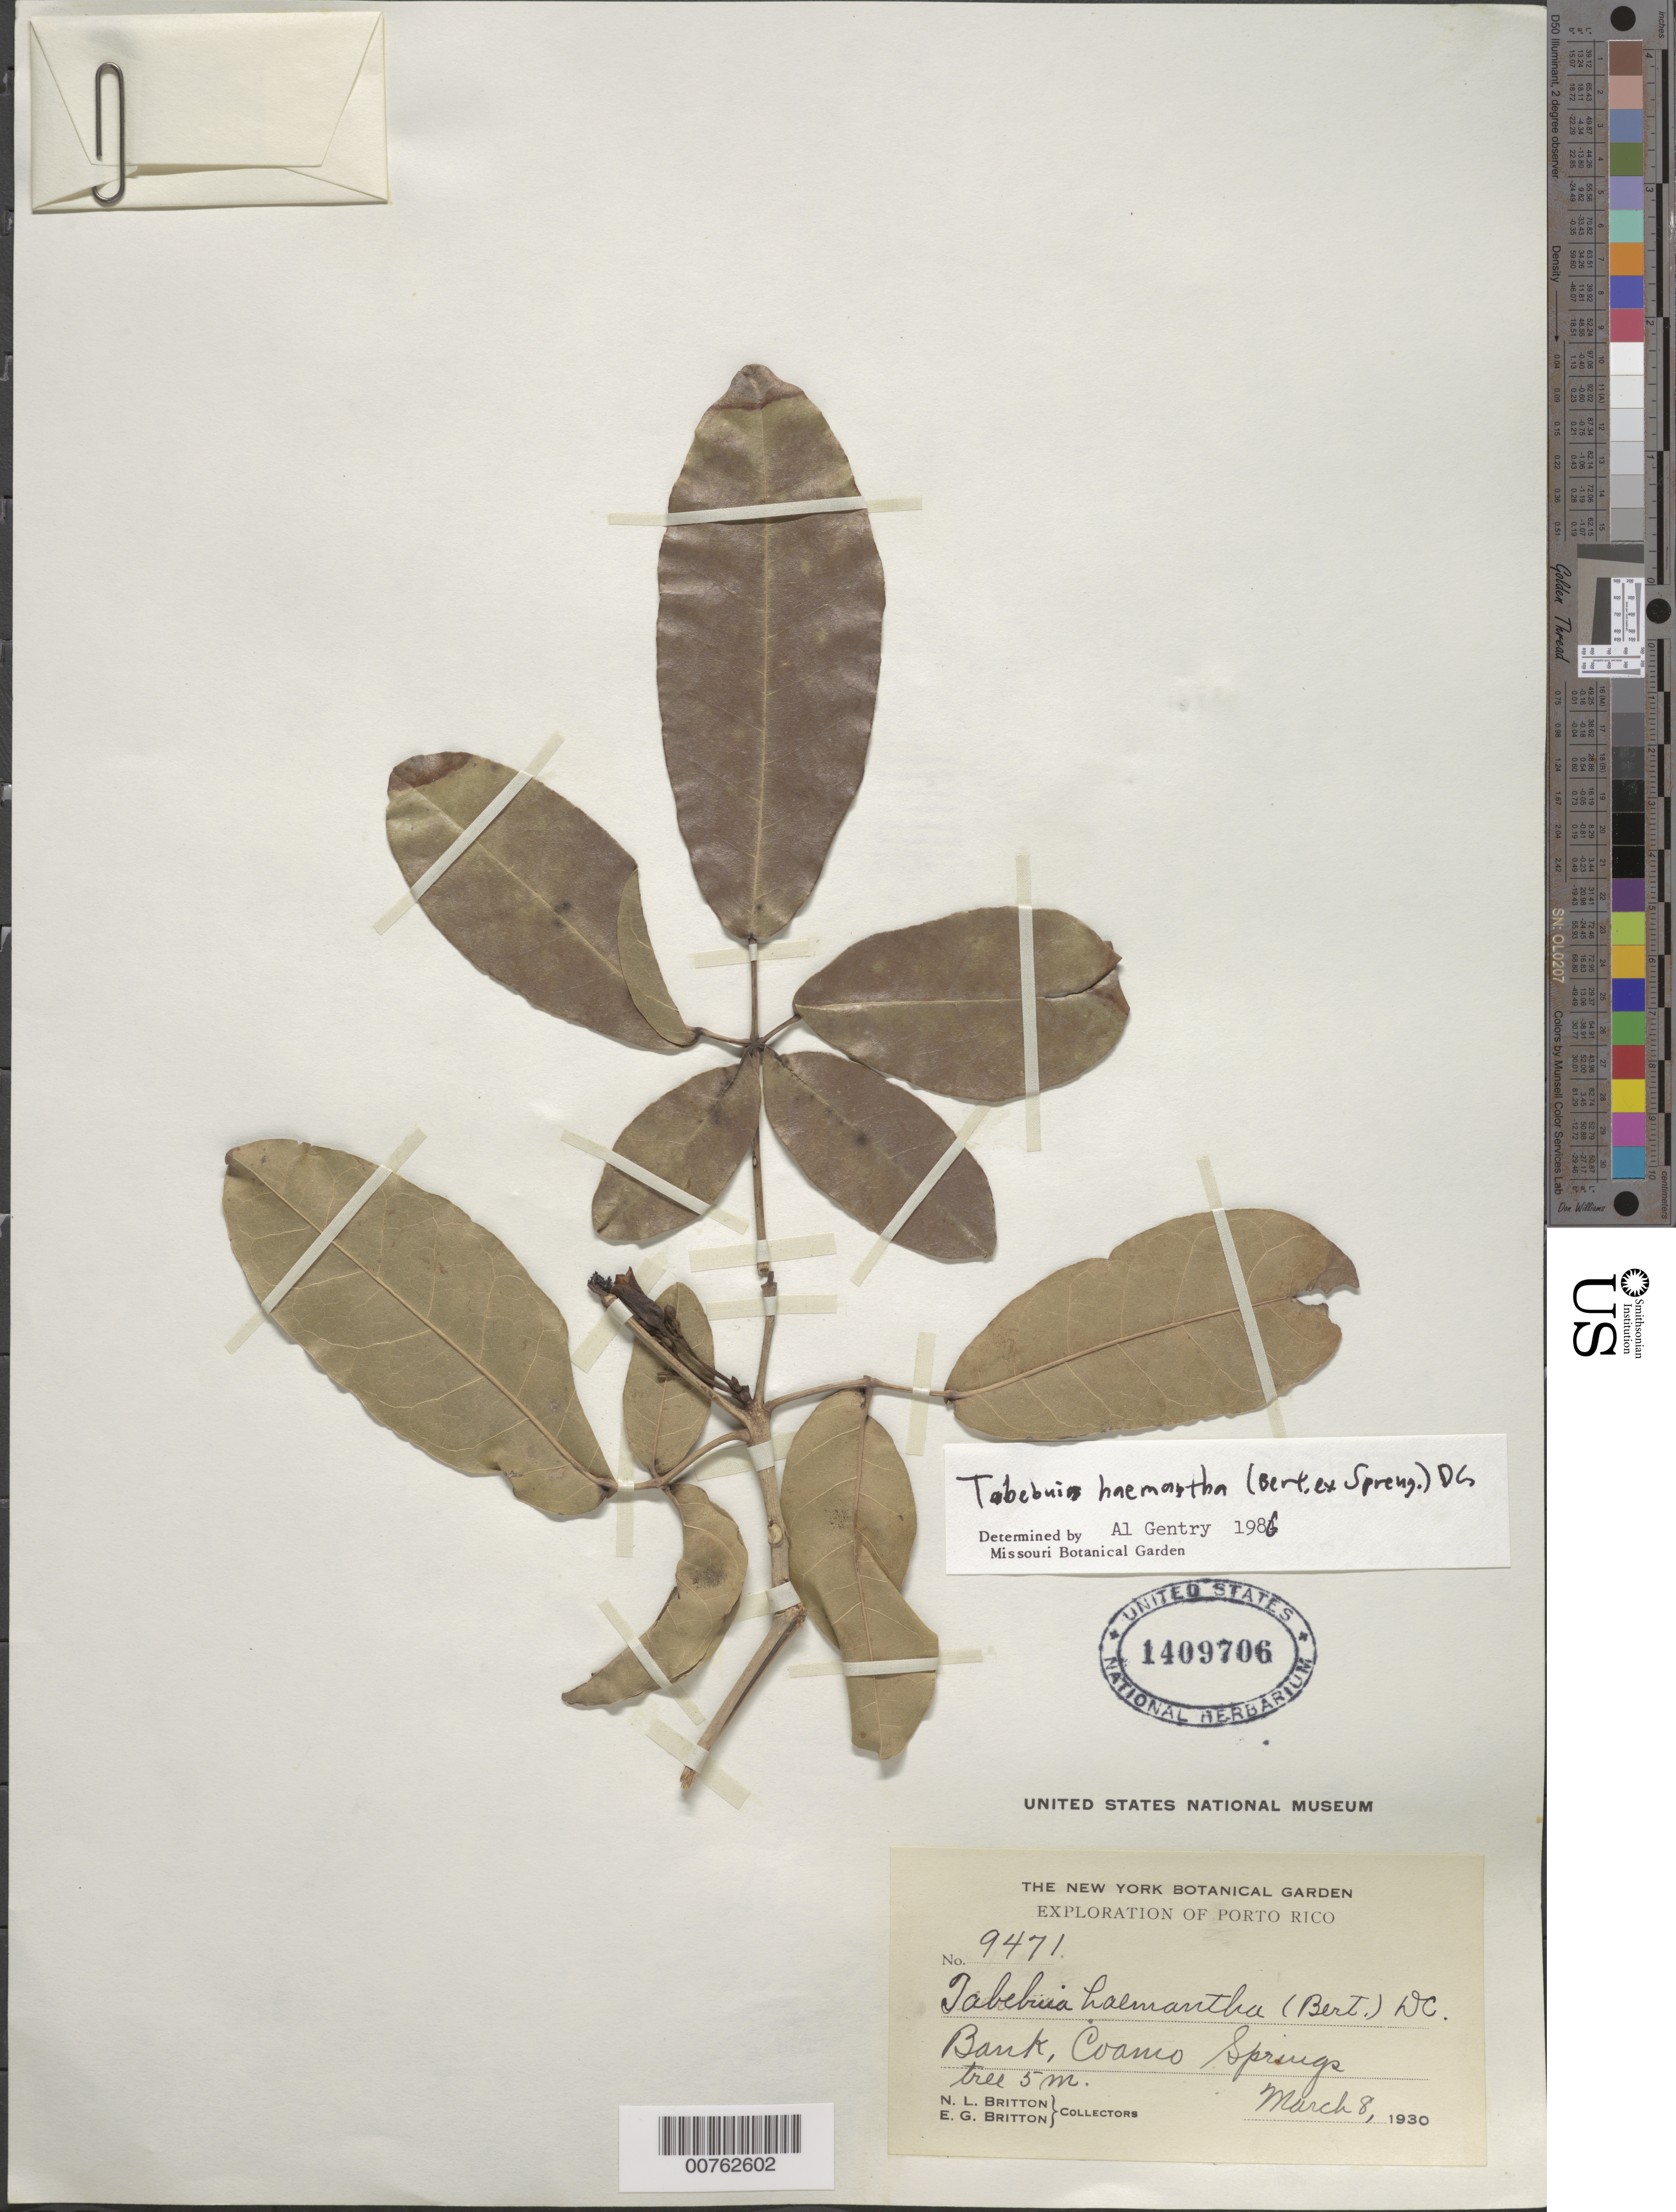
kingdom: Plantae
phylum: Tracheophyta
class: Magnoliopsida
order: Lamiales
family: Bignoniaceae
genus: Tabebuia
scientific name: Tabebuia haemantha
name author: (Bertero ex Spreng.) DC.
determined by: Gentry, A. H.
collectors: N. Britton & E. G. Britton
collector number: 9471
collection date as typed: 08 Mar 1930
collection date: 1930-03-08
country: Puerto Rico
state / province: Coamo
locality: Bank, Coamo Springs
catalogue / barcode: US 1409706